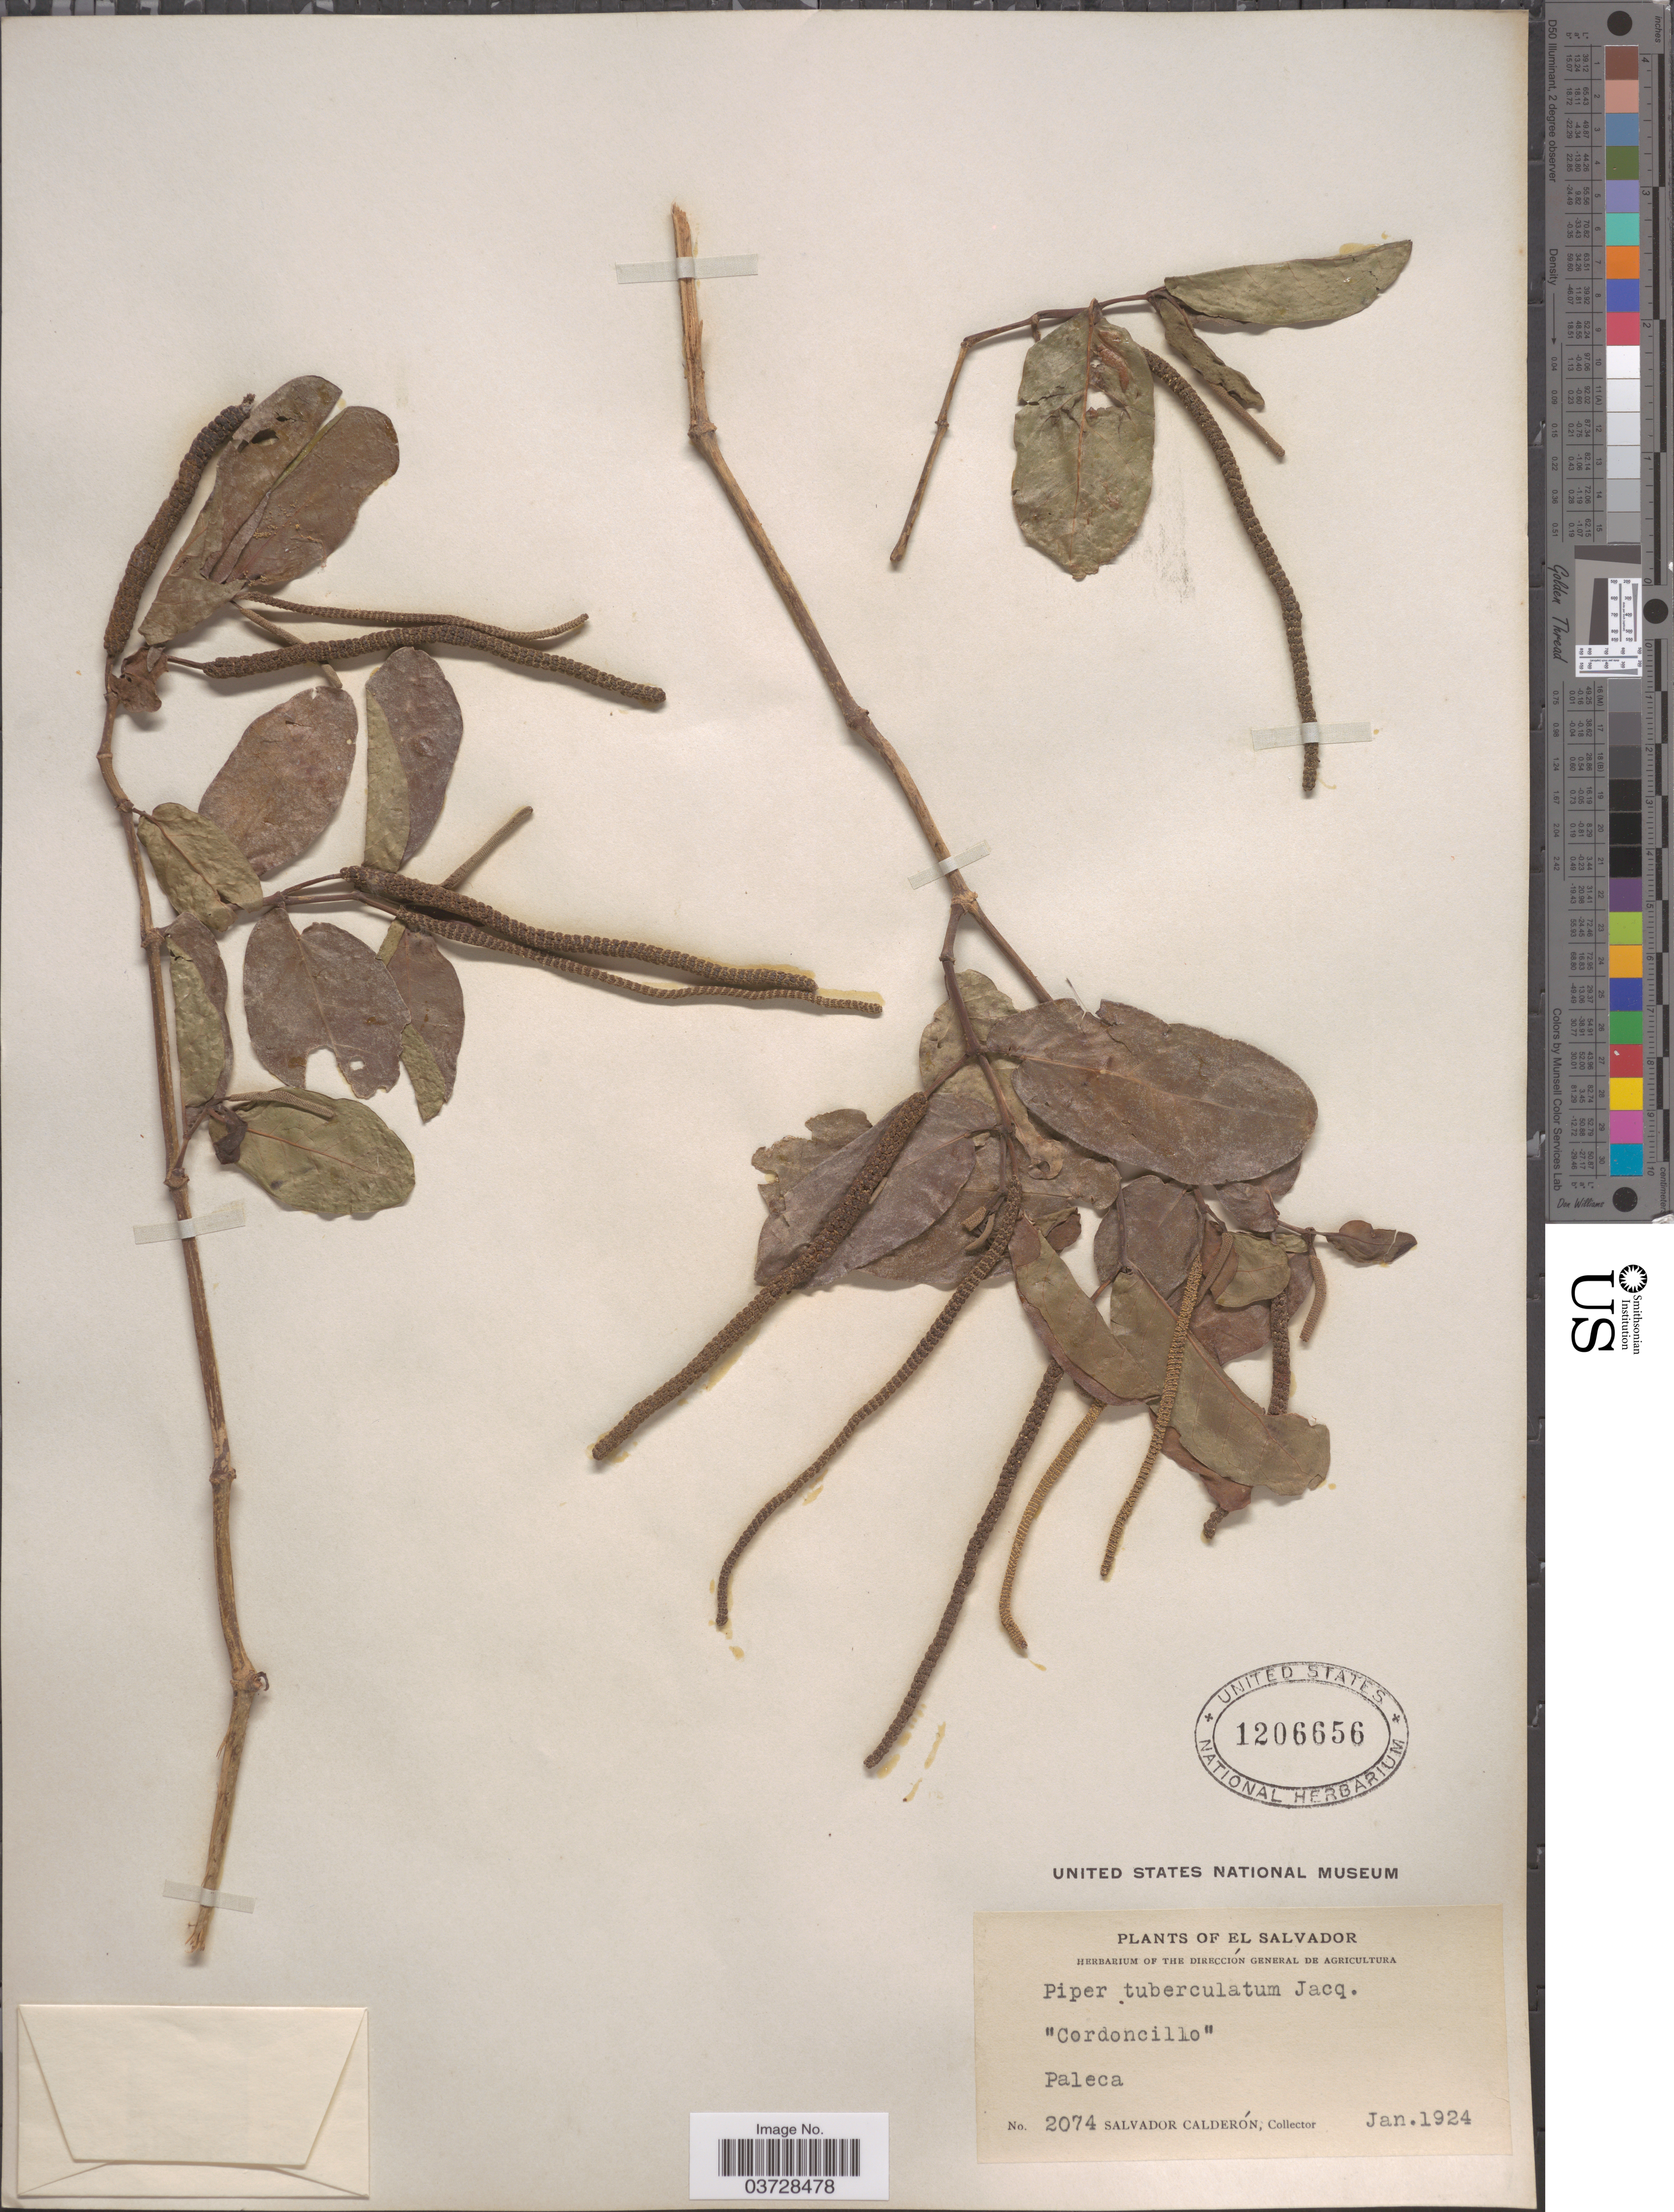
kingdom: Plantae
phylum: Tracheophyta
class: Magnoliopsida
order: Piperales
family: Piperaceae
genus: Piper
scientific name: Piper tuberculatum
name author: Jacq.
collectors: S. Calderón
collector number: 2074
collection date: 1924-01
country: El Salvador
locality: Paleca.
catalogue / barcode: US 1206656